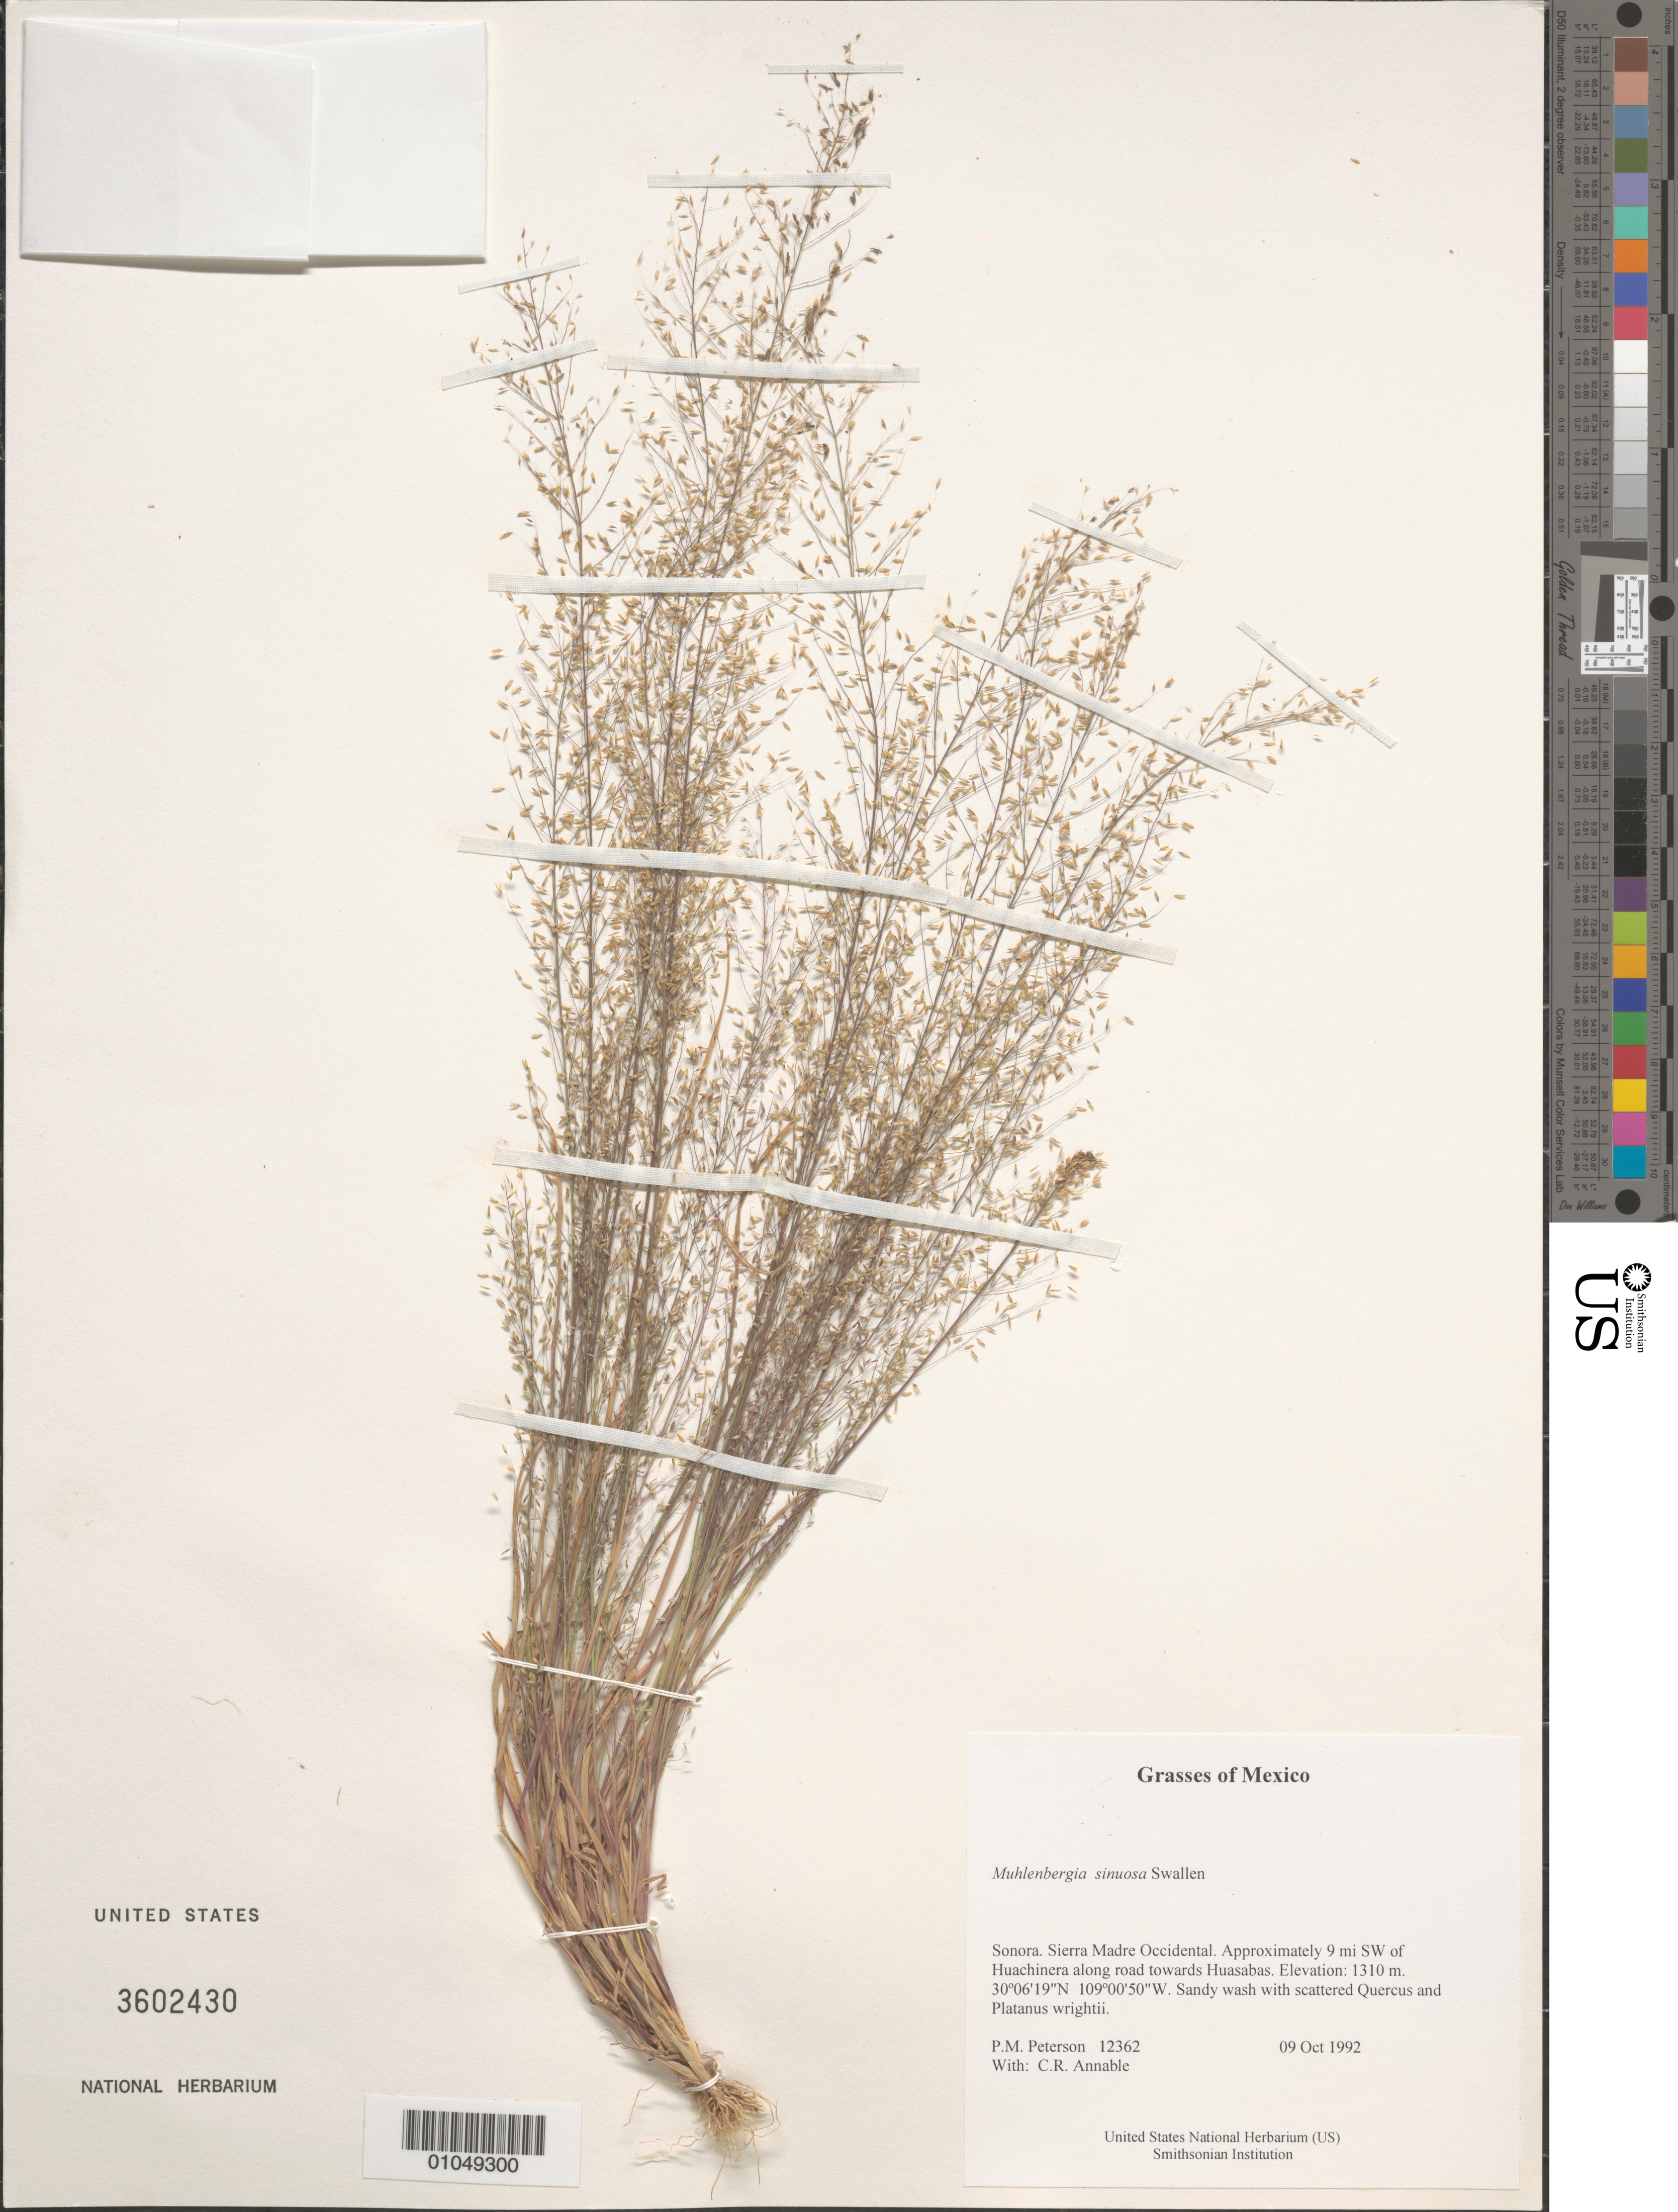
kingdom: Plantae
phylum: Tracheophyta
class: Liliopsida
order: Poales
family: Poaceae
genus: Muhlenbergia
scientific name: Muhlenbergia sinuosa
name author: Swallen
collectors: P. M. Peterson & C. R. Annable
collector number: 12362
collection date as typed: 09 Oct 1992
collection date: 1992-10-09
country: Mexico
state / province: Sonora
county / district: Sierra Madre Occidental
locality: Approximately 9 mi SW of Huachinera along road towards Huasabas.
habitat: Sandy wash with scattered Quercus and Platanus wrightii.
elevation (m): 1310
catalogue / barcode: US 3602430